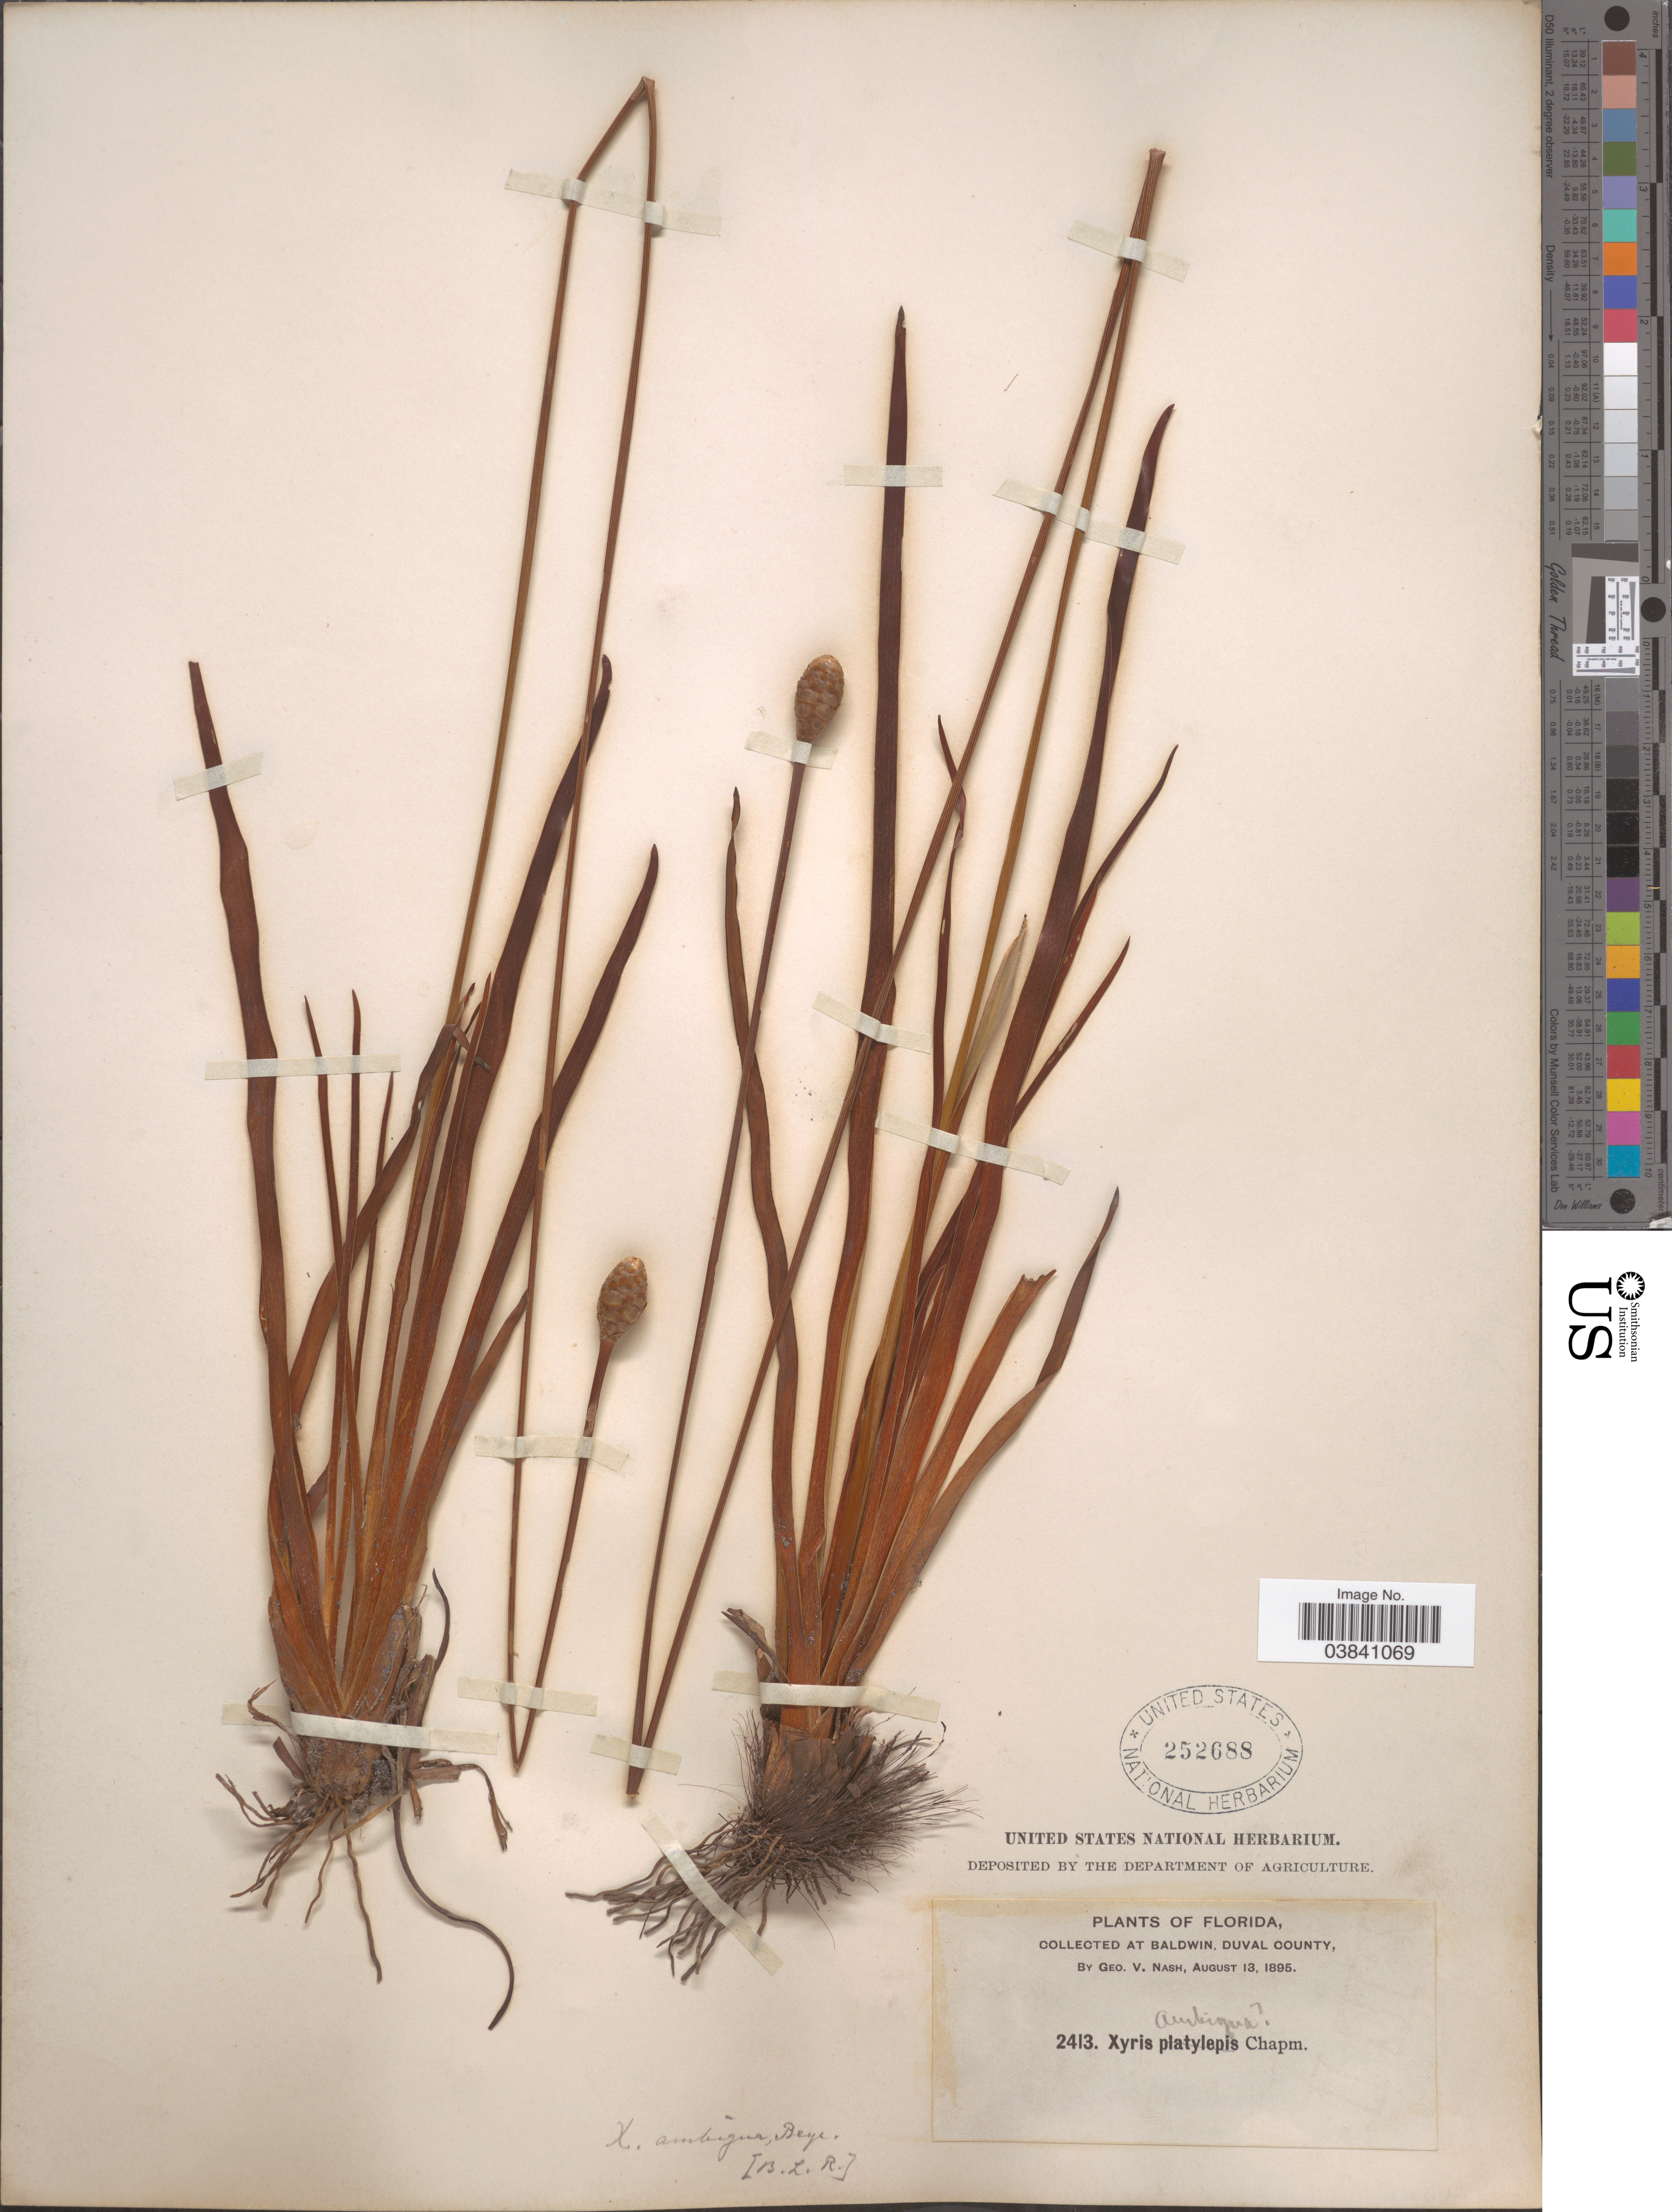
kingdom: Plantae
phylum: Tracheophyta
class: Liliopsida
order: Poales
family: Xyridaceae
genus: Xyris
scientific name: Xyris ambigua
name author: Beyr. ex Kunth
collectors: G. V. Nash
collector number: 2413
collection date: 1895-08-13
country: United States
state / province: Florida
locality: At Baldwin, Duval County.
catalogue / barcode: US 252688